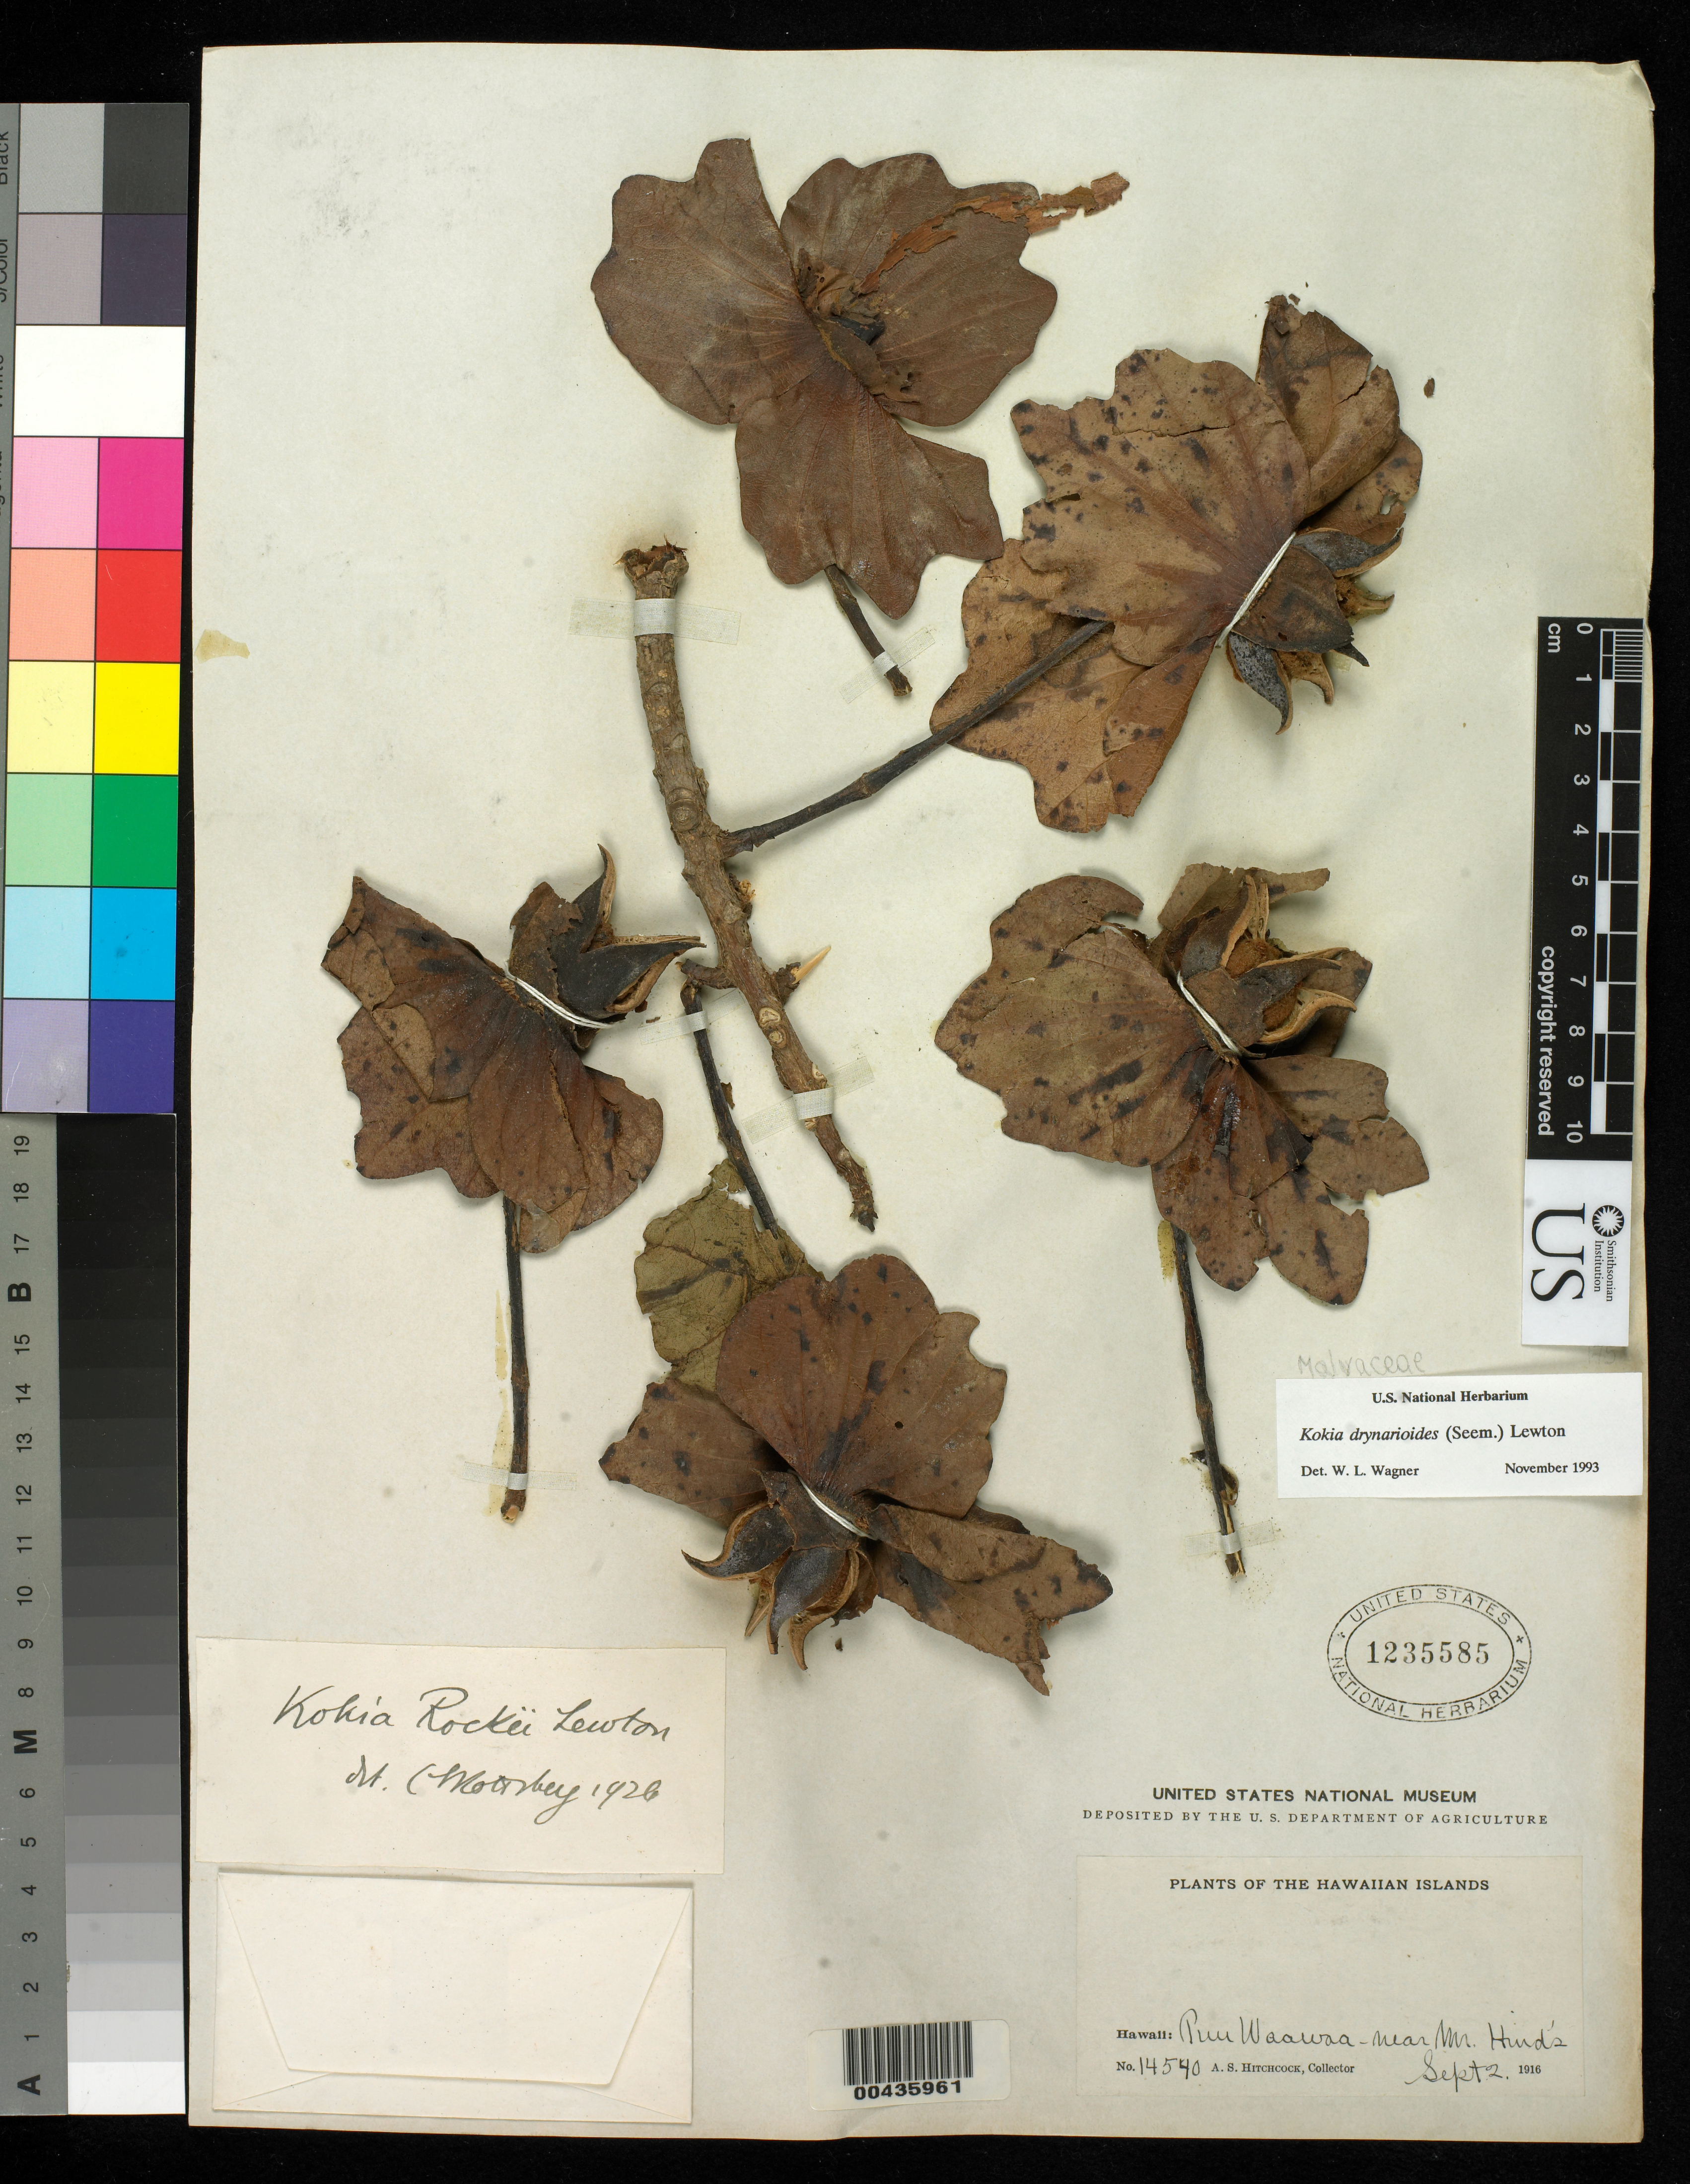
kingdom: Plantae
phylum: Tracheophyta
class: Magnoliopsida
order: Malvales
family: Malvaceae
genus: Kokia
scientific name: Kokia drynarioides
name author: (Seem.) Lewton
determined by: Wagner, W. L., (BOT), Smithsonian Institution - National Museum of Natural History (UNITED STATES)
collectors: A. S. Hitchcock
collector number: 14540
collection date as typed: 2 Sep 1916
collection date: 1916-09-02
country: United States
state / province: Hawaii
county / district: Hawaii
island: Hawaii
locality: Puuwaawaa, near Mr. Hind's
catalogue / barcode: US 1235585